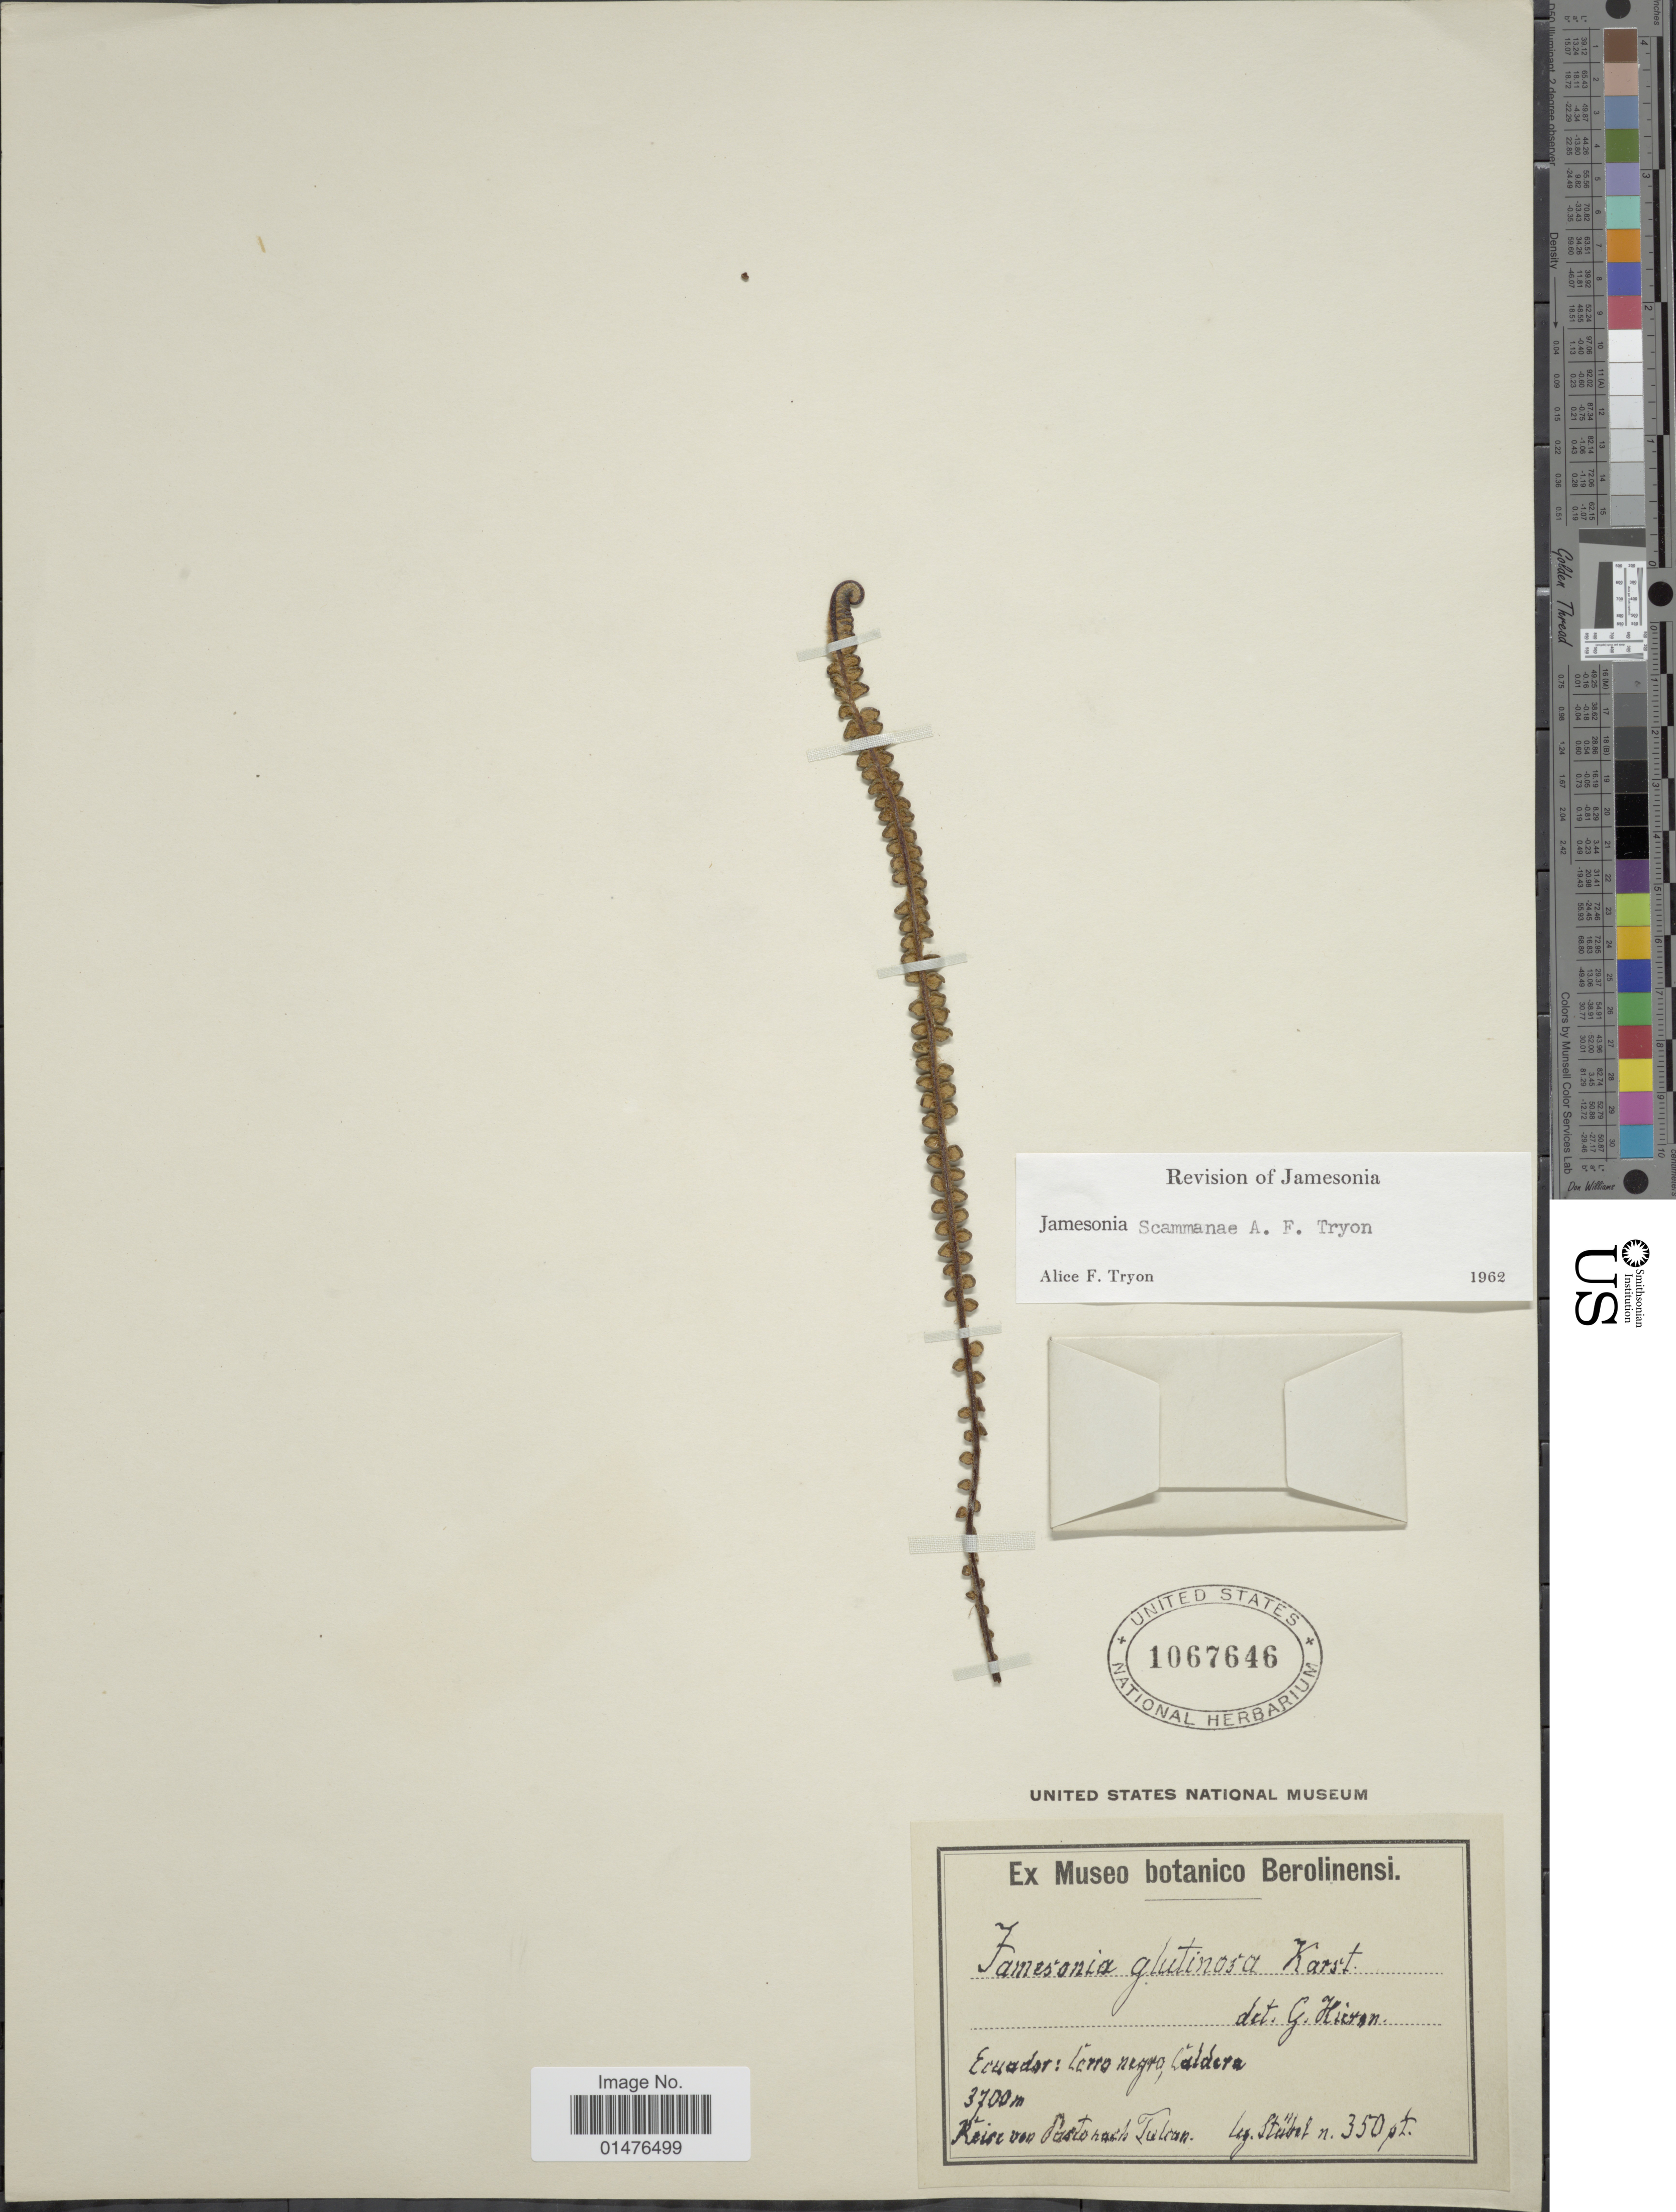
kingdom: Plantae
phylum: Tracheophyta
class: Polypodiopsida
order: Polypodiales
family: Pteridaceae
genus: Jamesonia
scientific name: Jamesonia scammanae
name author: A.F. Tryon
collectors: -. Stubel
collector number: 350 pt.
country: Ecuador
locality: Cerro negro, Caldera, Reise von Pasto nach Tulcan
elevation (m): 3700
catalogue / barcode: US 1067646